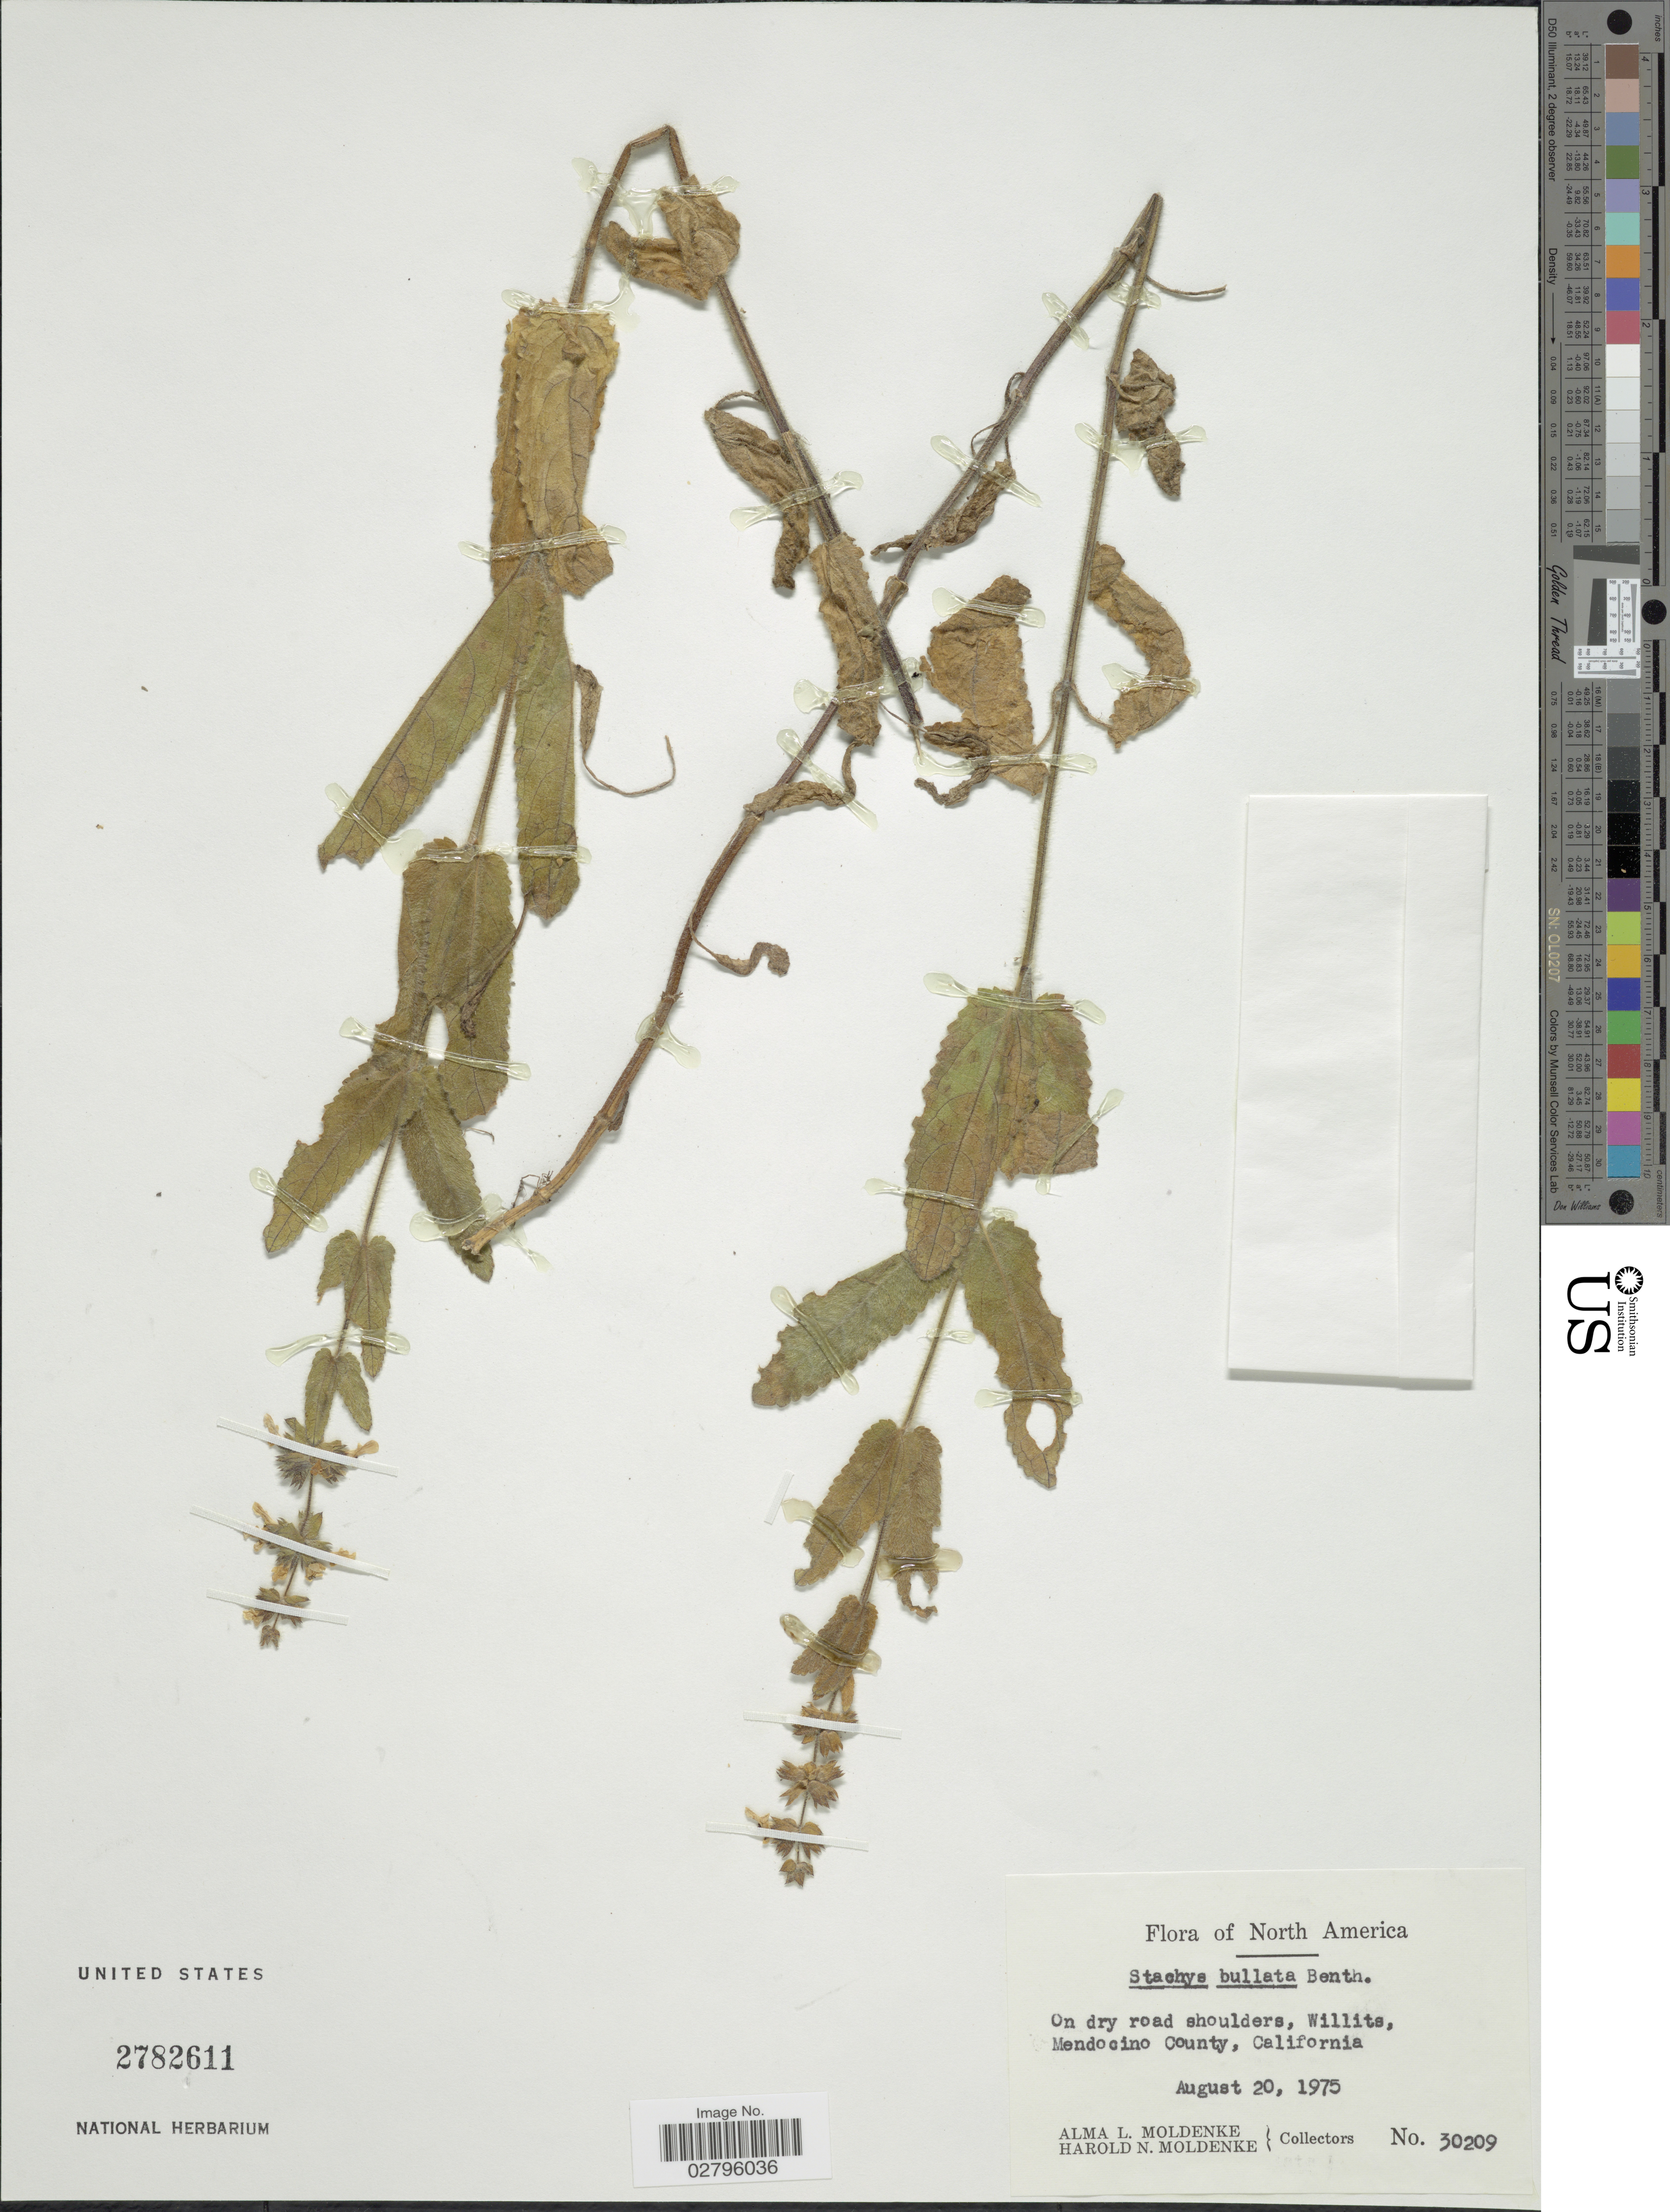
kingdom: Plantae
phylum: Tracheophyta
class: Magnoliopsida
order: Lamiales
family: Lamiaceae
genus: Stachys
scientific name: Stachys bullata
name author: Benth.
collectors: A. L. Moldenke & H. N. Moldenke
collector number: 30209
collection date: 1975-08-20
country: United States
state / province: California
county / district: Mendocino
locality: On dry road shoulders, Willits, Mendocino County.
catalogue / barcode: US 2782611